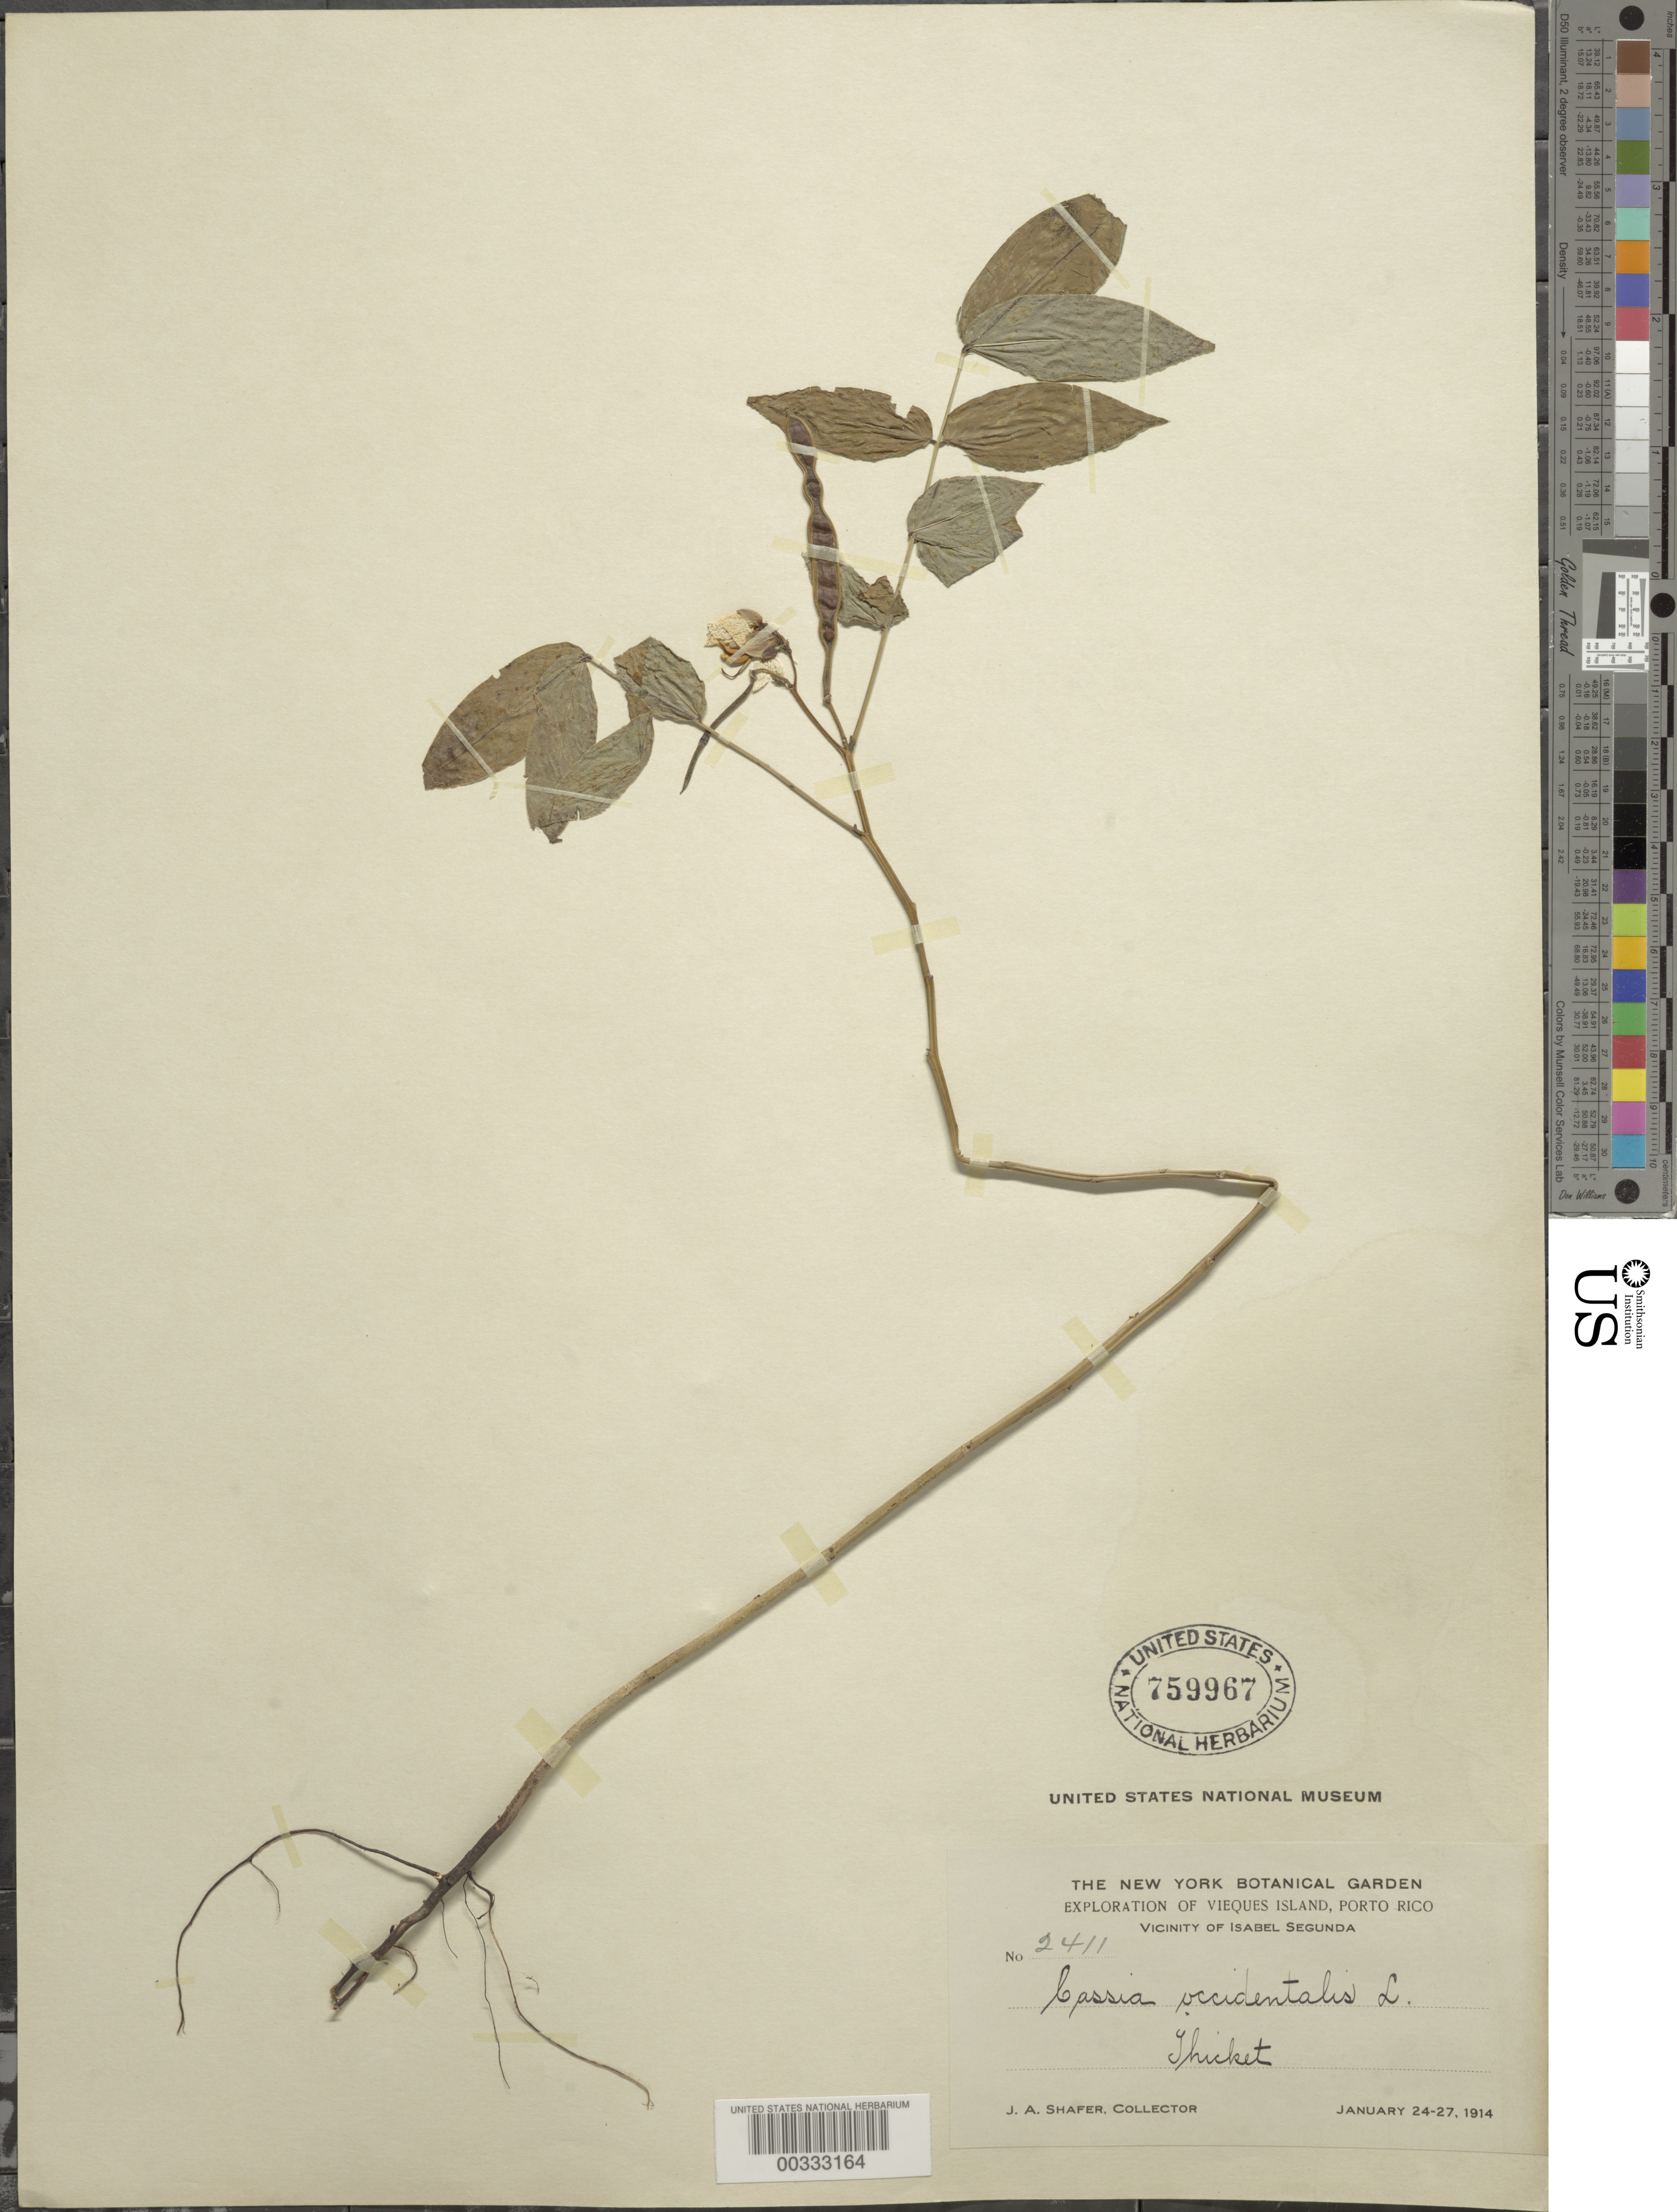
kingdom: Plantae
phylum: Tracheophyta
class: Magnoliopsida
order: Fabales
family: Fabaceae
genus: Senna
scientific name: Senna occidentalis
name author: (L.) Link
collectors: J. A. Shafer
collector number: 2411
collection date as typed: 24 Jan 1914 to 27 Jan 1914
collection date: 1914-01-24/1914-01-27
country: Puerto Rico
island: Greater Antilles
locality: Vicinity of isabel sequnda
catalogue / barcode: US 759967